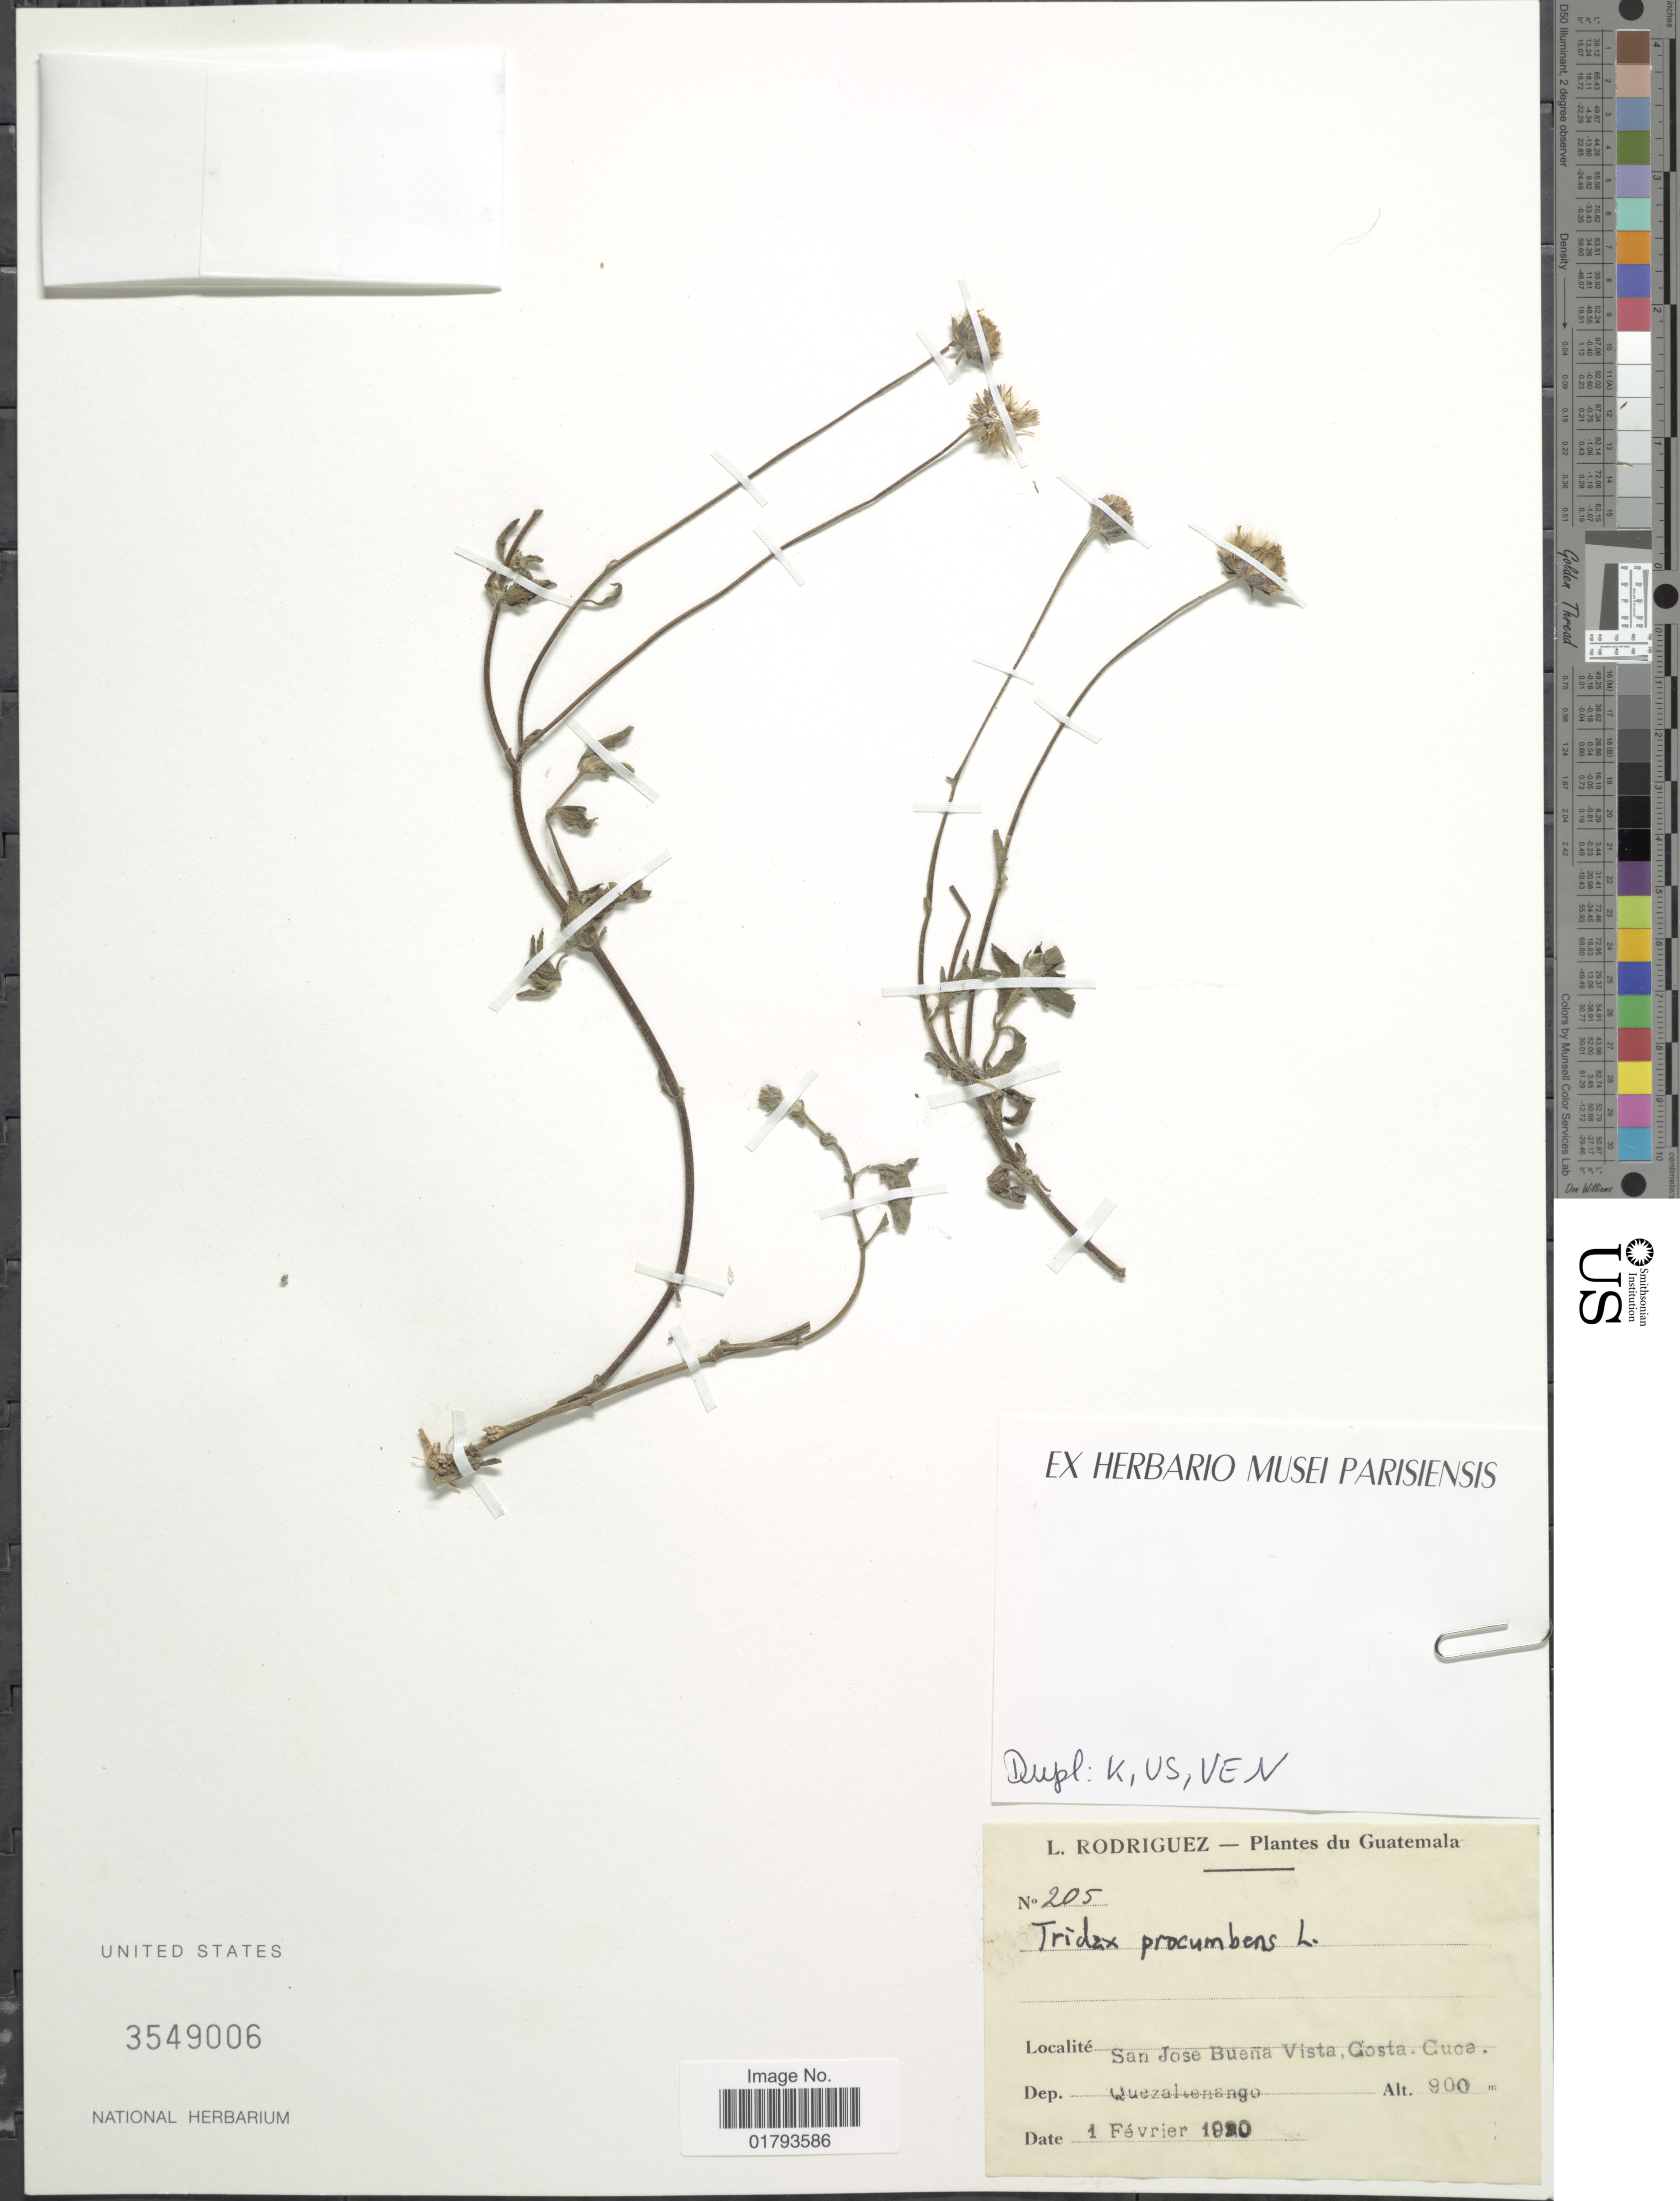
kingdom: Plantae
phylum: Tracheophyta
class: Magnoliopsida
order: Asterales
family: Asteraceae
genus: Tridax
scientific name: Tridax procumbens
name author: L.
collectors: L. Rodriguez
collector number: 205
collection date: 1920-02-01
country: Guatemala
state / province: Quetzaltenango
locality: San Jose Buena Vista, Costa Cuca. Dep. Quezaltenango.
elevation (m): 900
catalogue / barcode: US 3549006